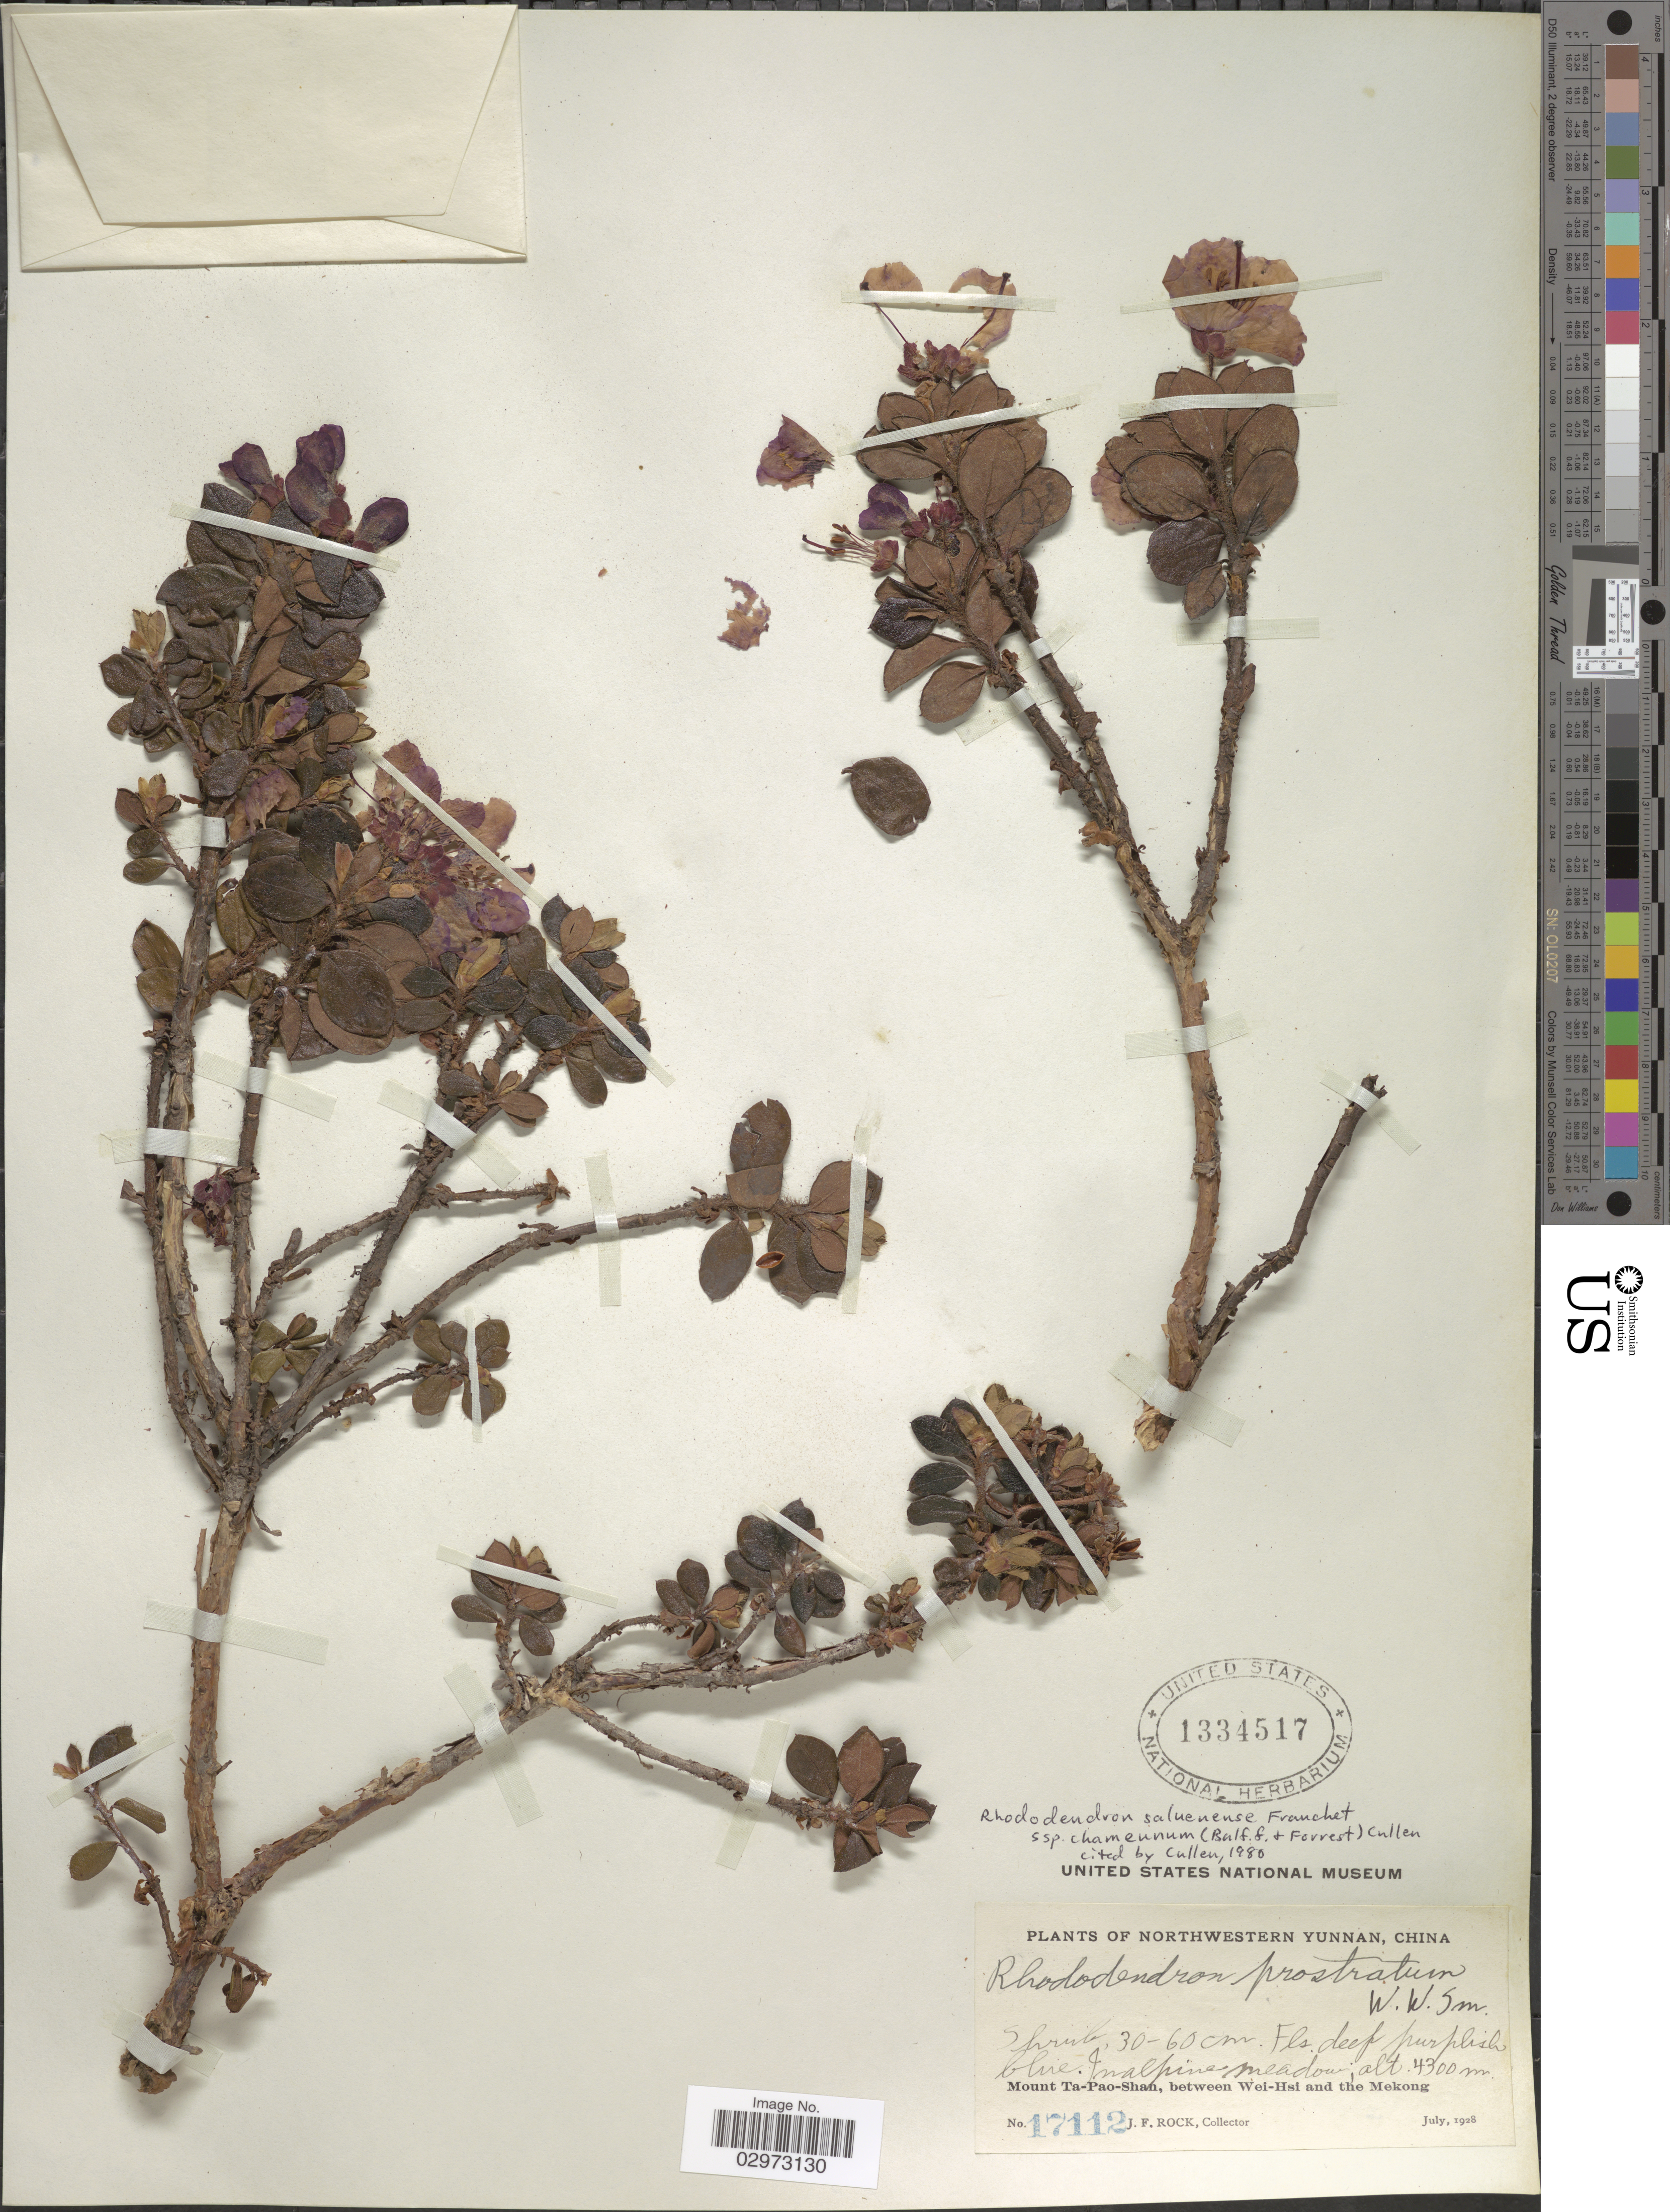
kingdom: Plantae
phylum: Tracheophyta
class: Magnoliopsida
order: Ericales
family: Ericaceae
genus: Rhododendron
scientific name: Rhododendron saluenense subsp. chameunum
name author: (Balf. f. & Forrest) Cullen in Cullen & D.F.Chamb.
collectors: J. Rock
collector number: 17112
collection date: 1928-07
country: China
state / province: Yunnan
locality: Northwestern Yunnan. Mount Ta-Pao-Shan, between Wei-Hsi and the Mekong.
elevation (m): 4300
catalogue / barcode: US 1334517